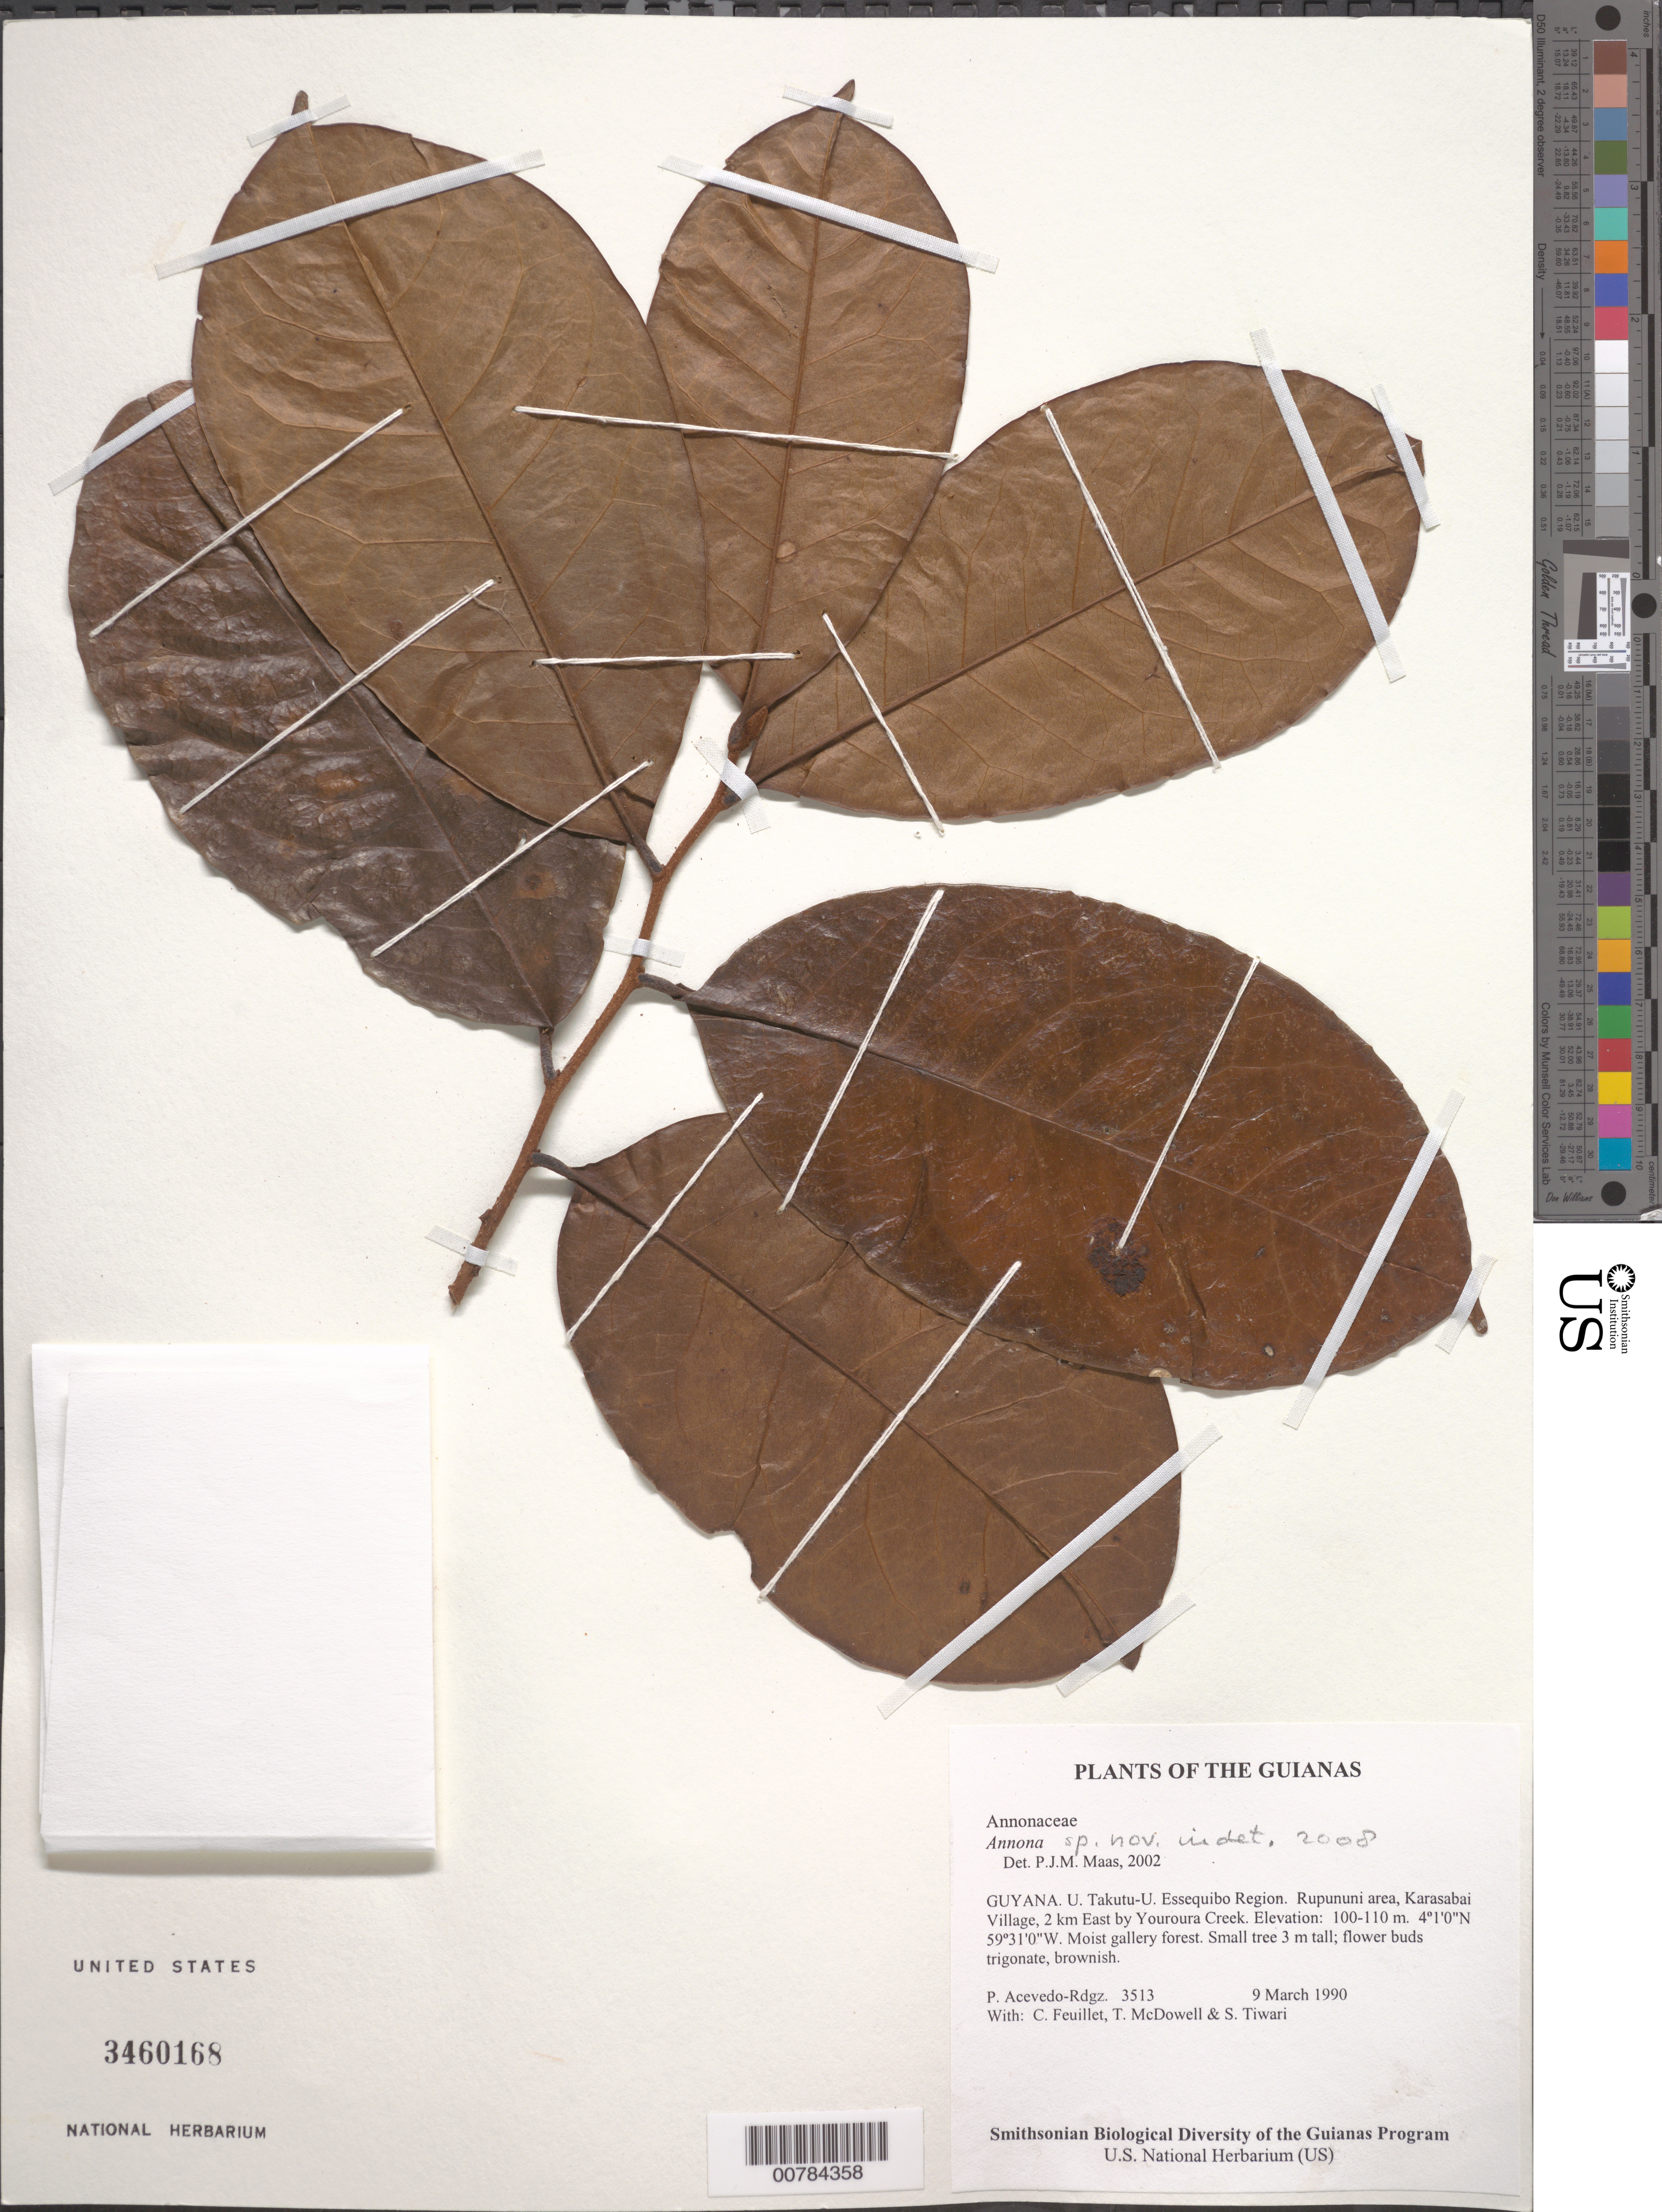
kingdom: Plantae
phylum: Tracheophyta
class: Magnoliopsida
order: Magnoliales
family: Annonaceae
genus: Annona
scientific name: Annona imparilis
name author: H. Rainer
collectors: P. Acevedo-Rodr., C. Feuillet, T. McDowell & S. Tiwari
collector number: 3513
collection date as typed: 09 Mar 1990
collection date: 1990-03-09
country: Guyana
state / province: U. Takutu-U. Essequibo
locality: Rupununi area, Karasabai Village, 2 km East by Youroura Creek.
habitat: Moist gallery forest.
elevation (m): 100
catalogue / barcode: US 3460168